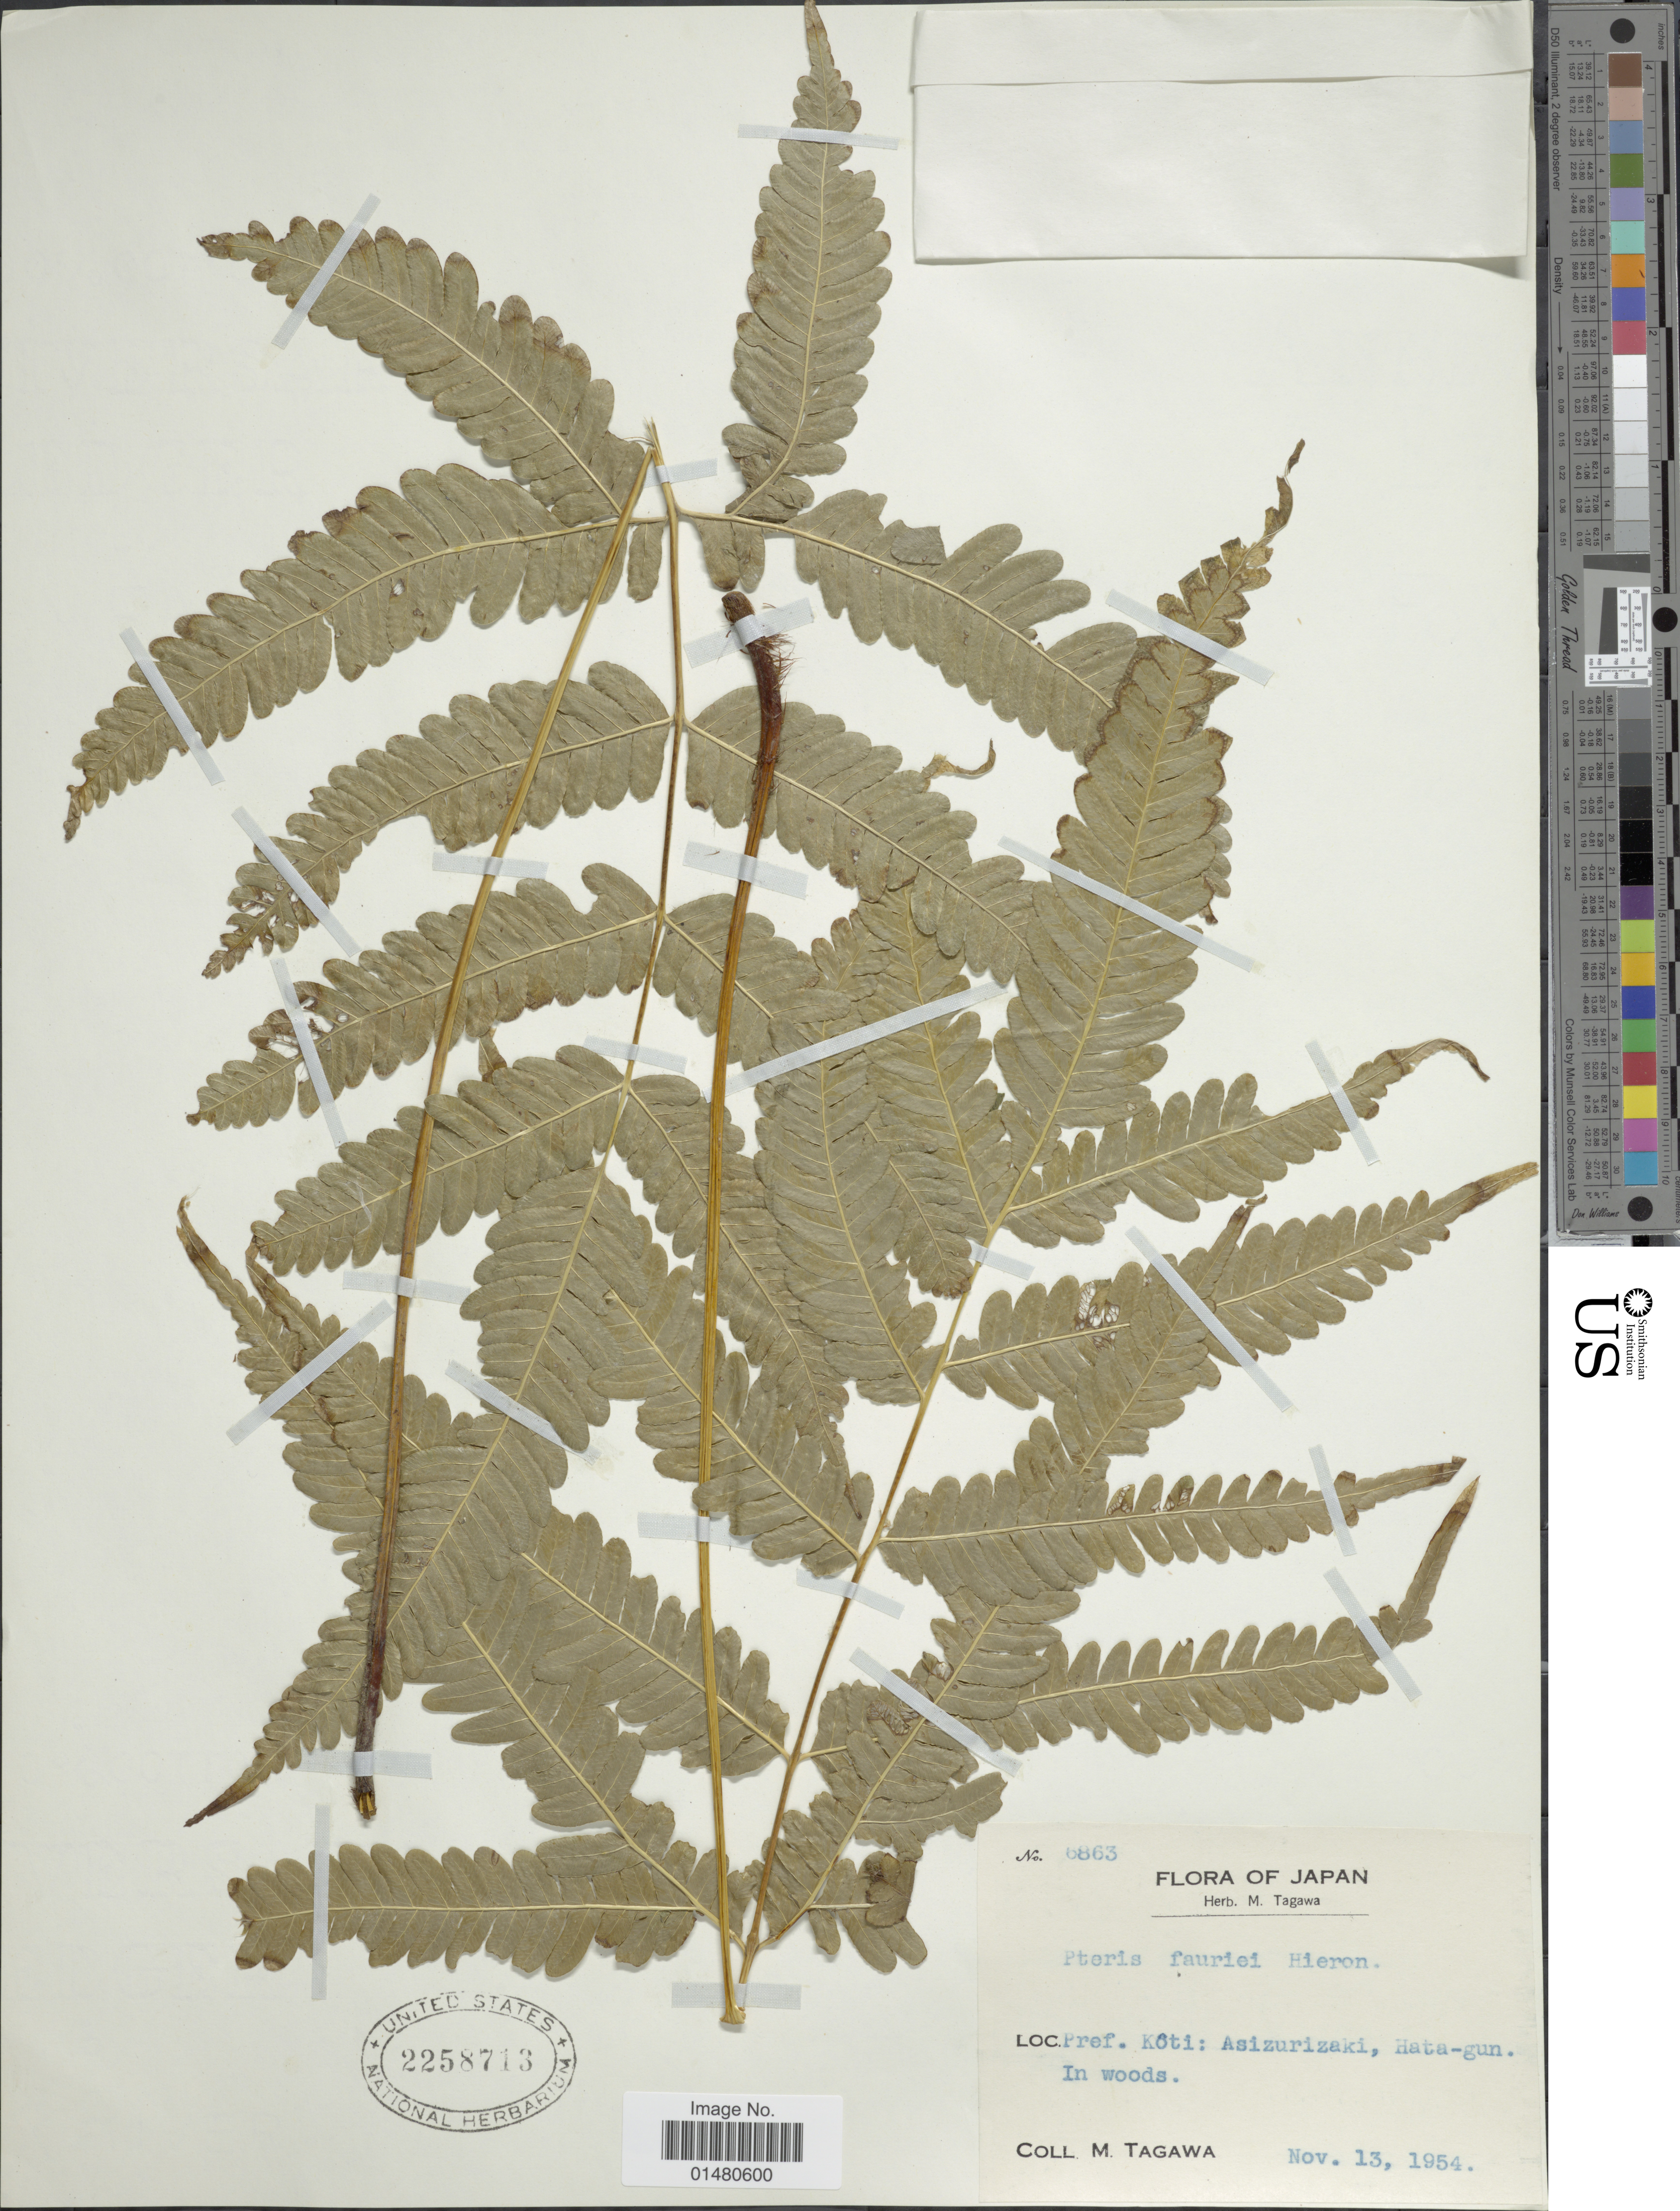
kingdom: Plantae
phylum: Tracheophyta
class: Polypodiopsida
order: Polypodiales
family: Pteridaceae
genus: Pteris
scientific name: Pteris fauriei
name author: Hieron.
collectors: M. Tagawa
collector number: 6863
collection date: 1954-11-13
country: Japan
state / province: Koti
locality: Pref. Kôti: Asizurizaki, Hata-gun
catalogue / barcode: US 2258713